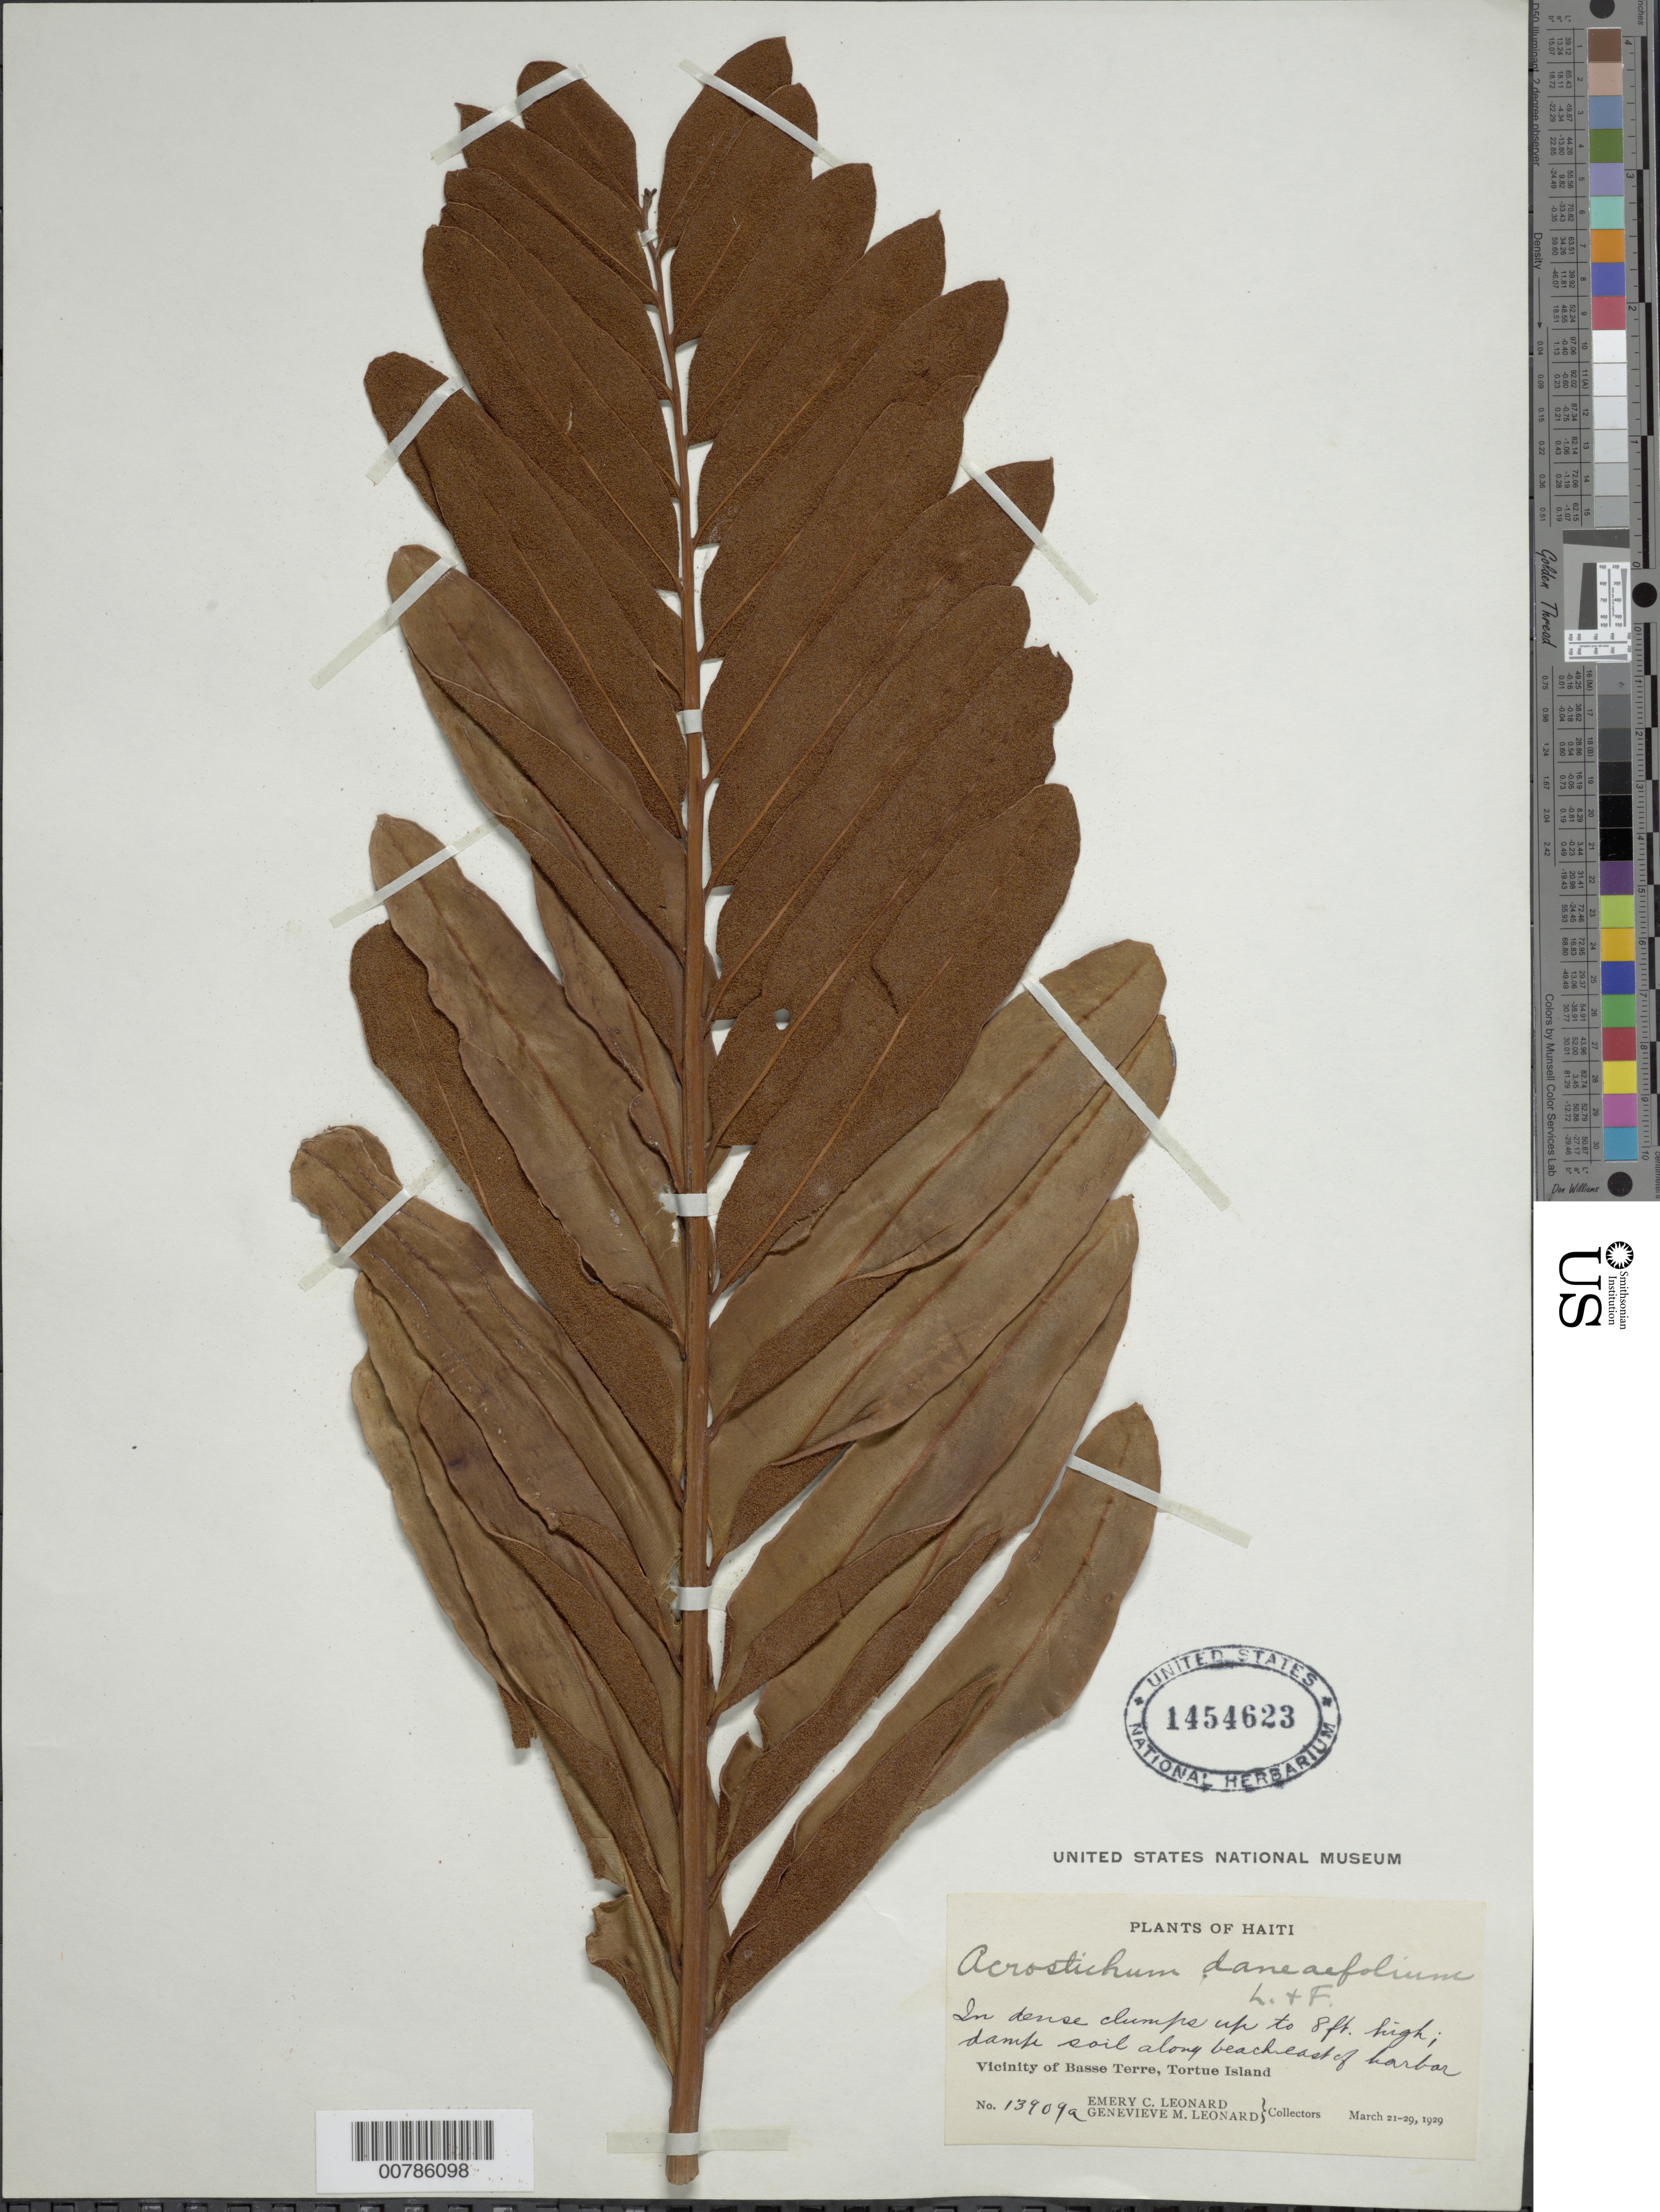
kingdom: Plantae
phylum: Tracheophyta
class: Polypodiopsida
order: Polypodiales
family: Pteridaceae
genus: Acrostichum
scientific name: Acrostichum danaeifolium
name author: Langsd. & Fisch.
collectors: E. C. Leonard & G. M. Leonard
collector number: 13909a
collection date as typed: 21 Mar 1929 29 Mar 1929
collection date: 1929-03-21/1929-03-29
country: Haiti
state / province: Nord-Óuest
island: Île de la Tortue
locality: Tortue Island, Basse Terre vicinity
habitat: Damp soil along beach east of harbor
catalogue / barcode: US 1454623